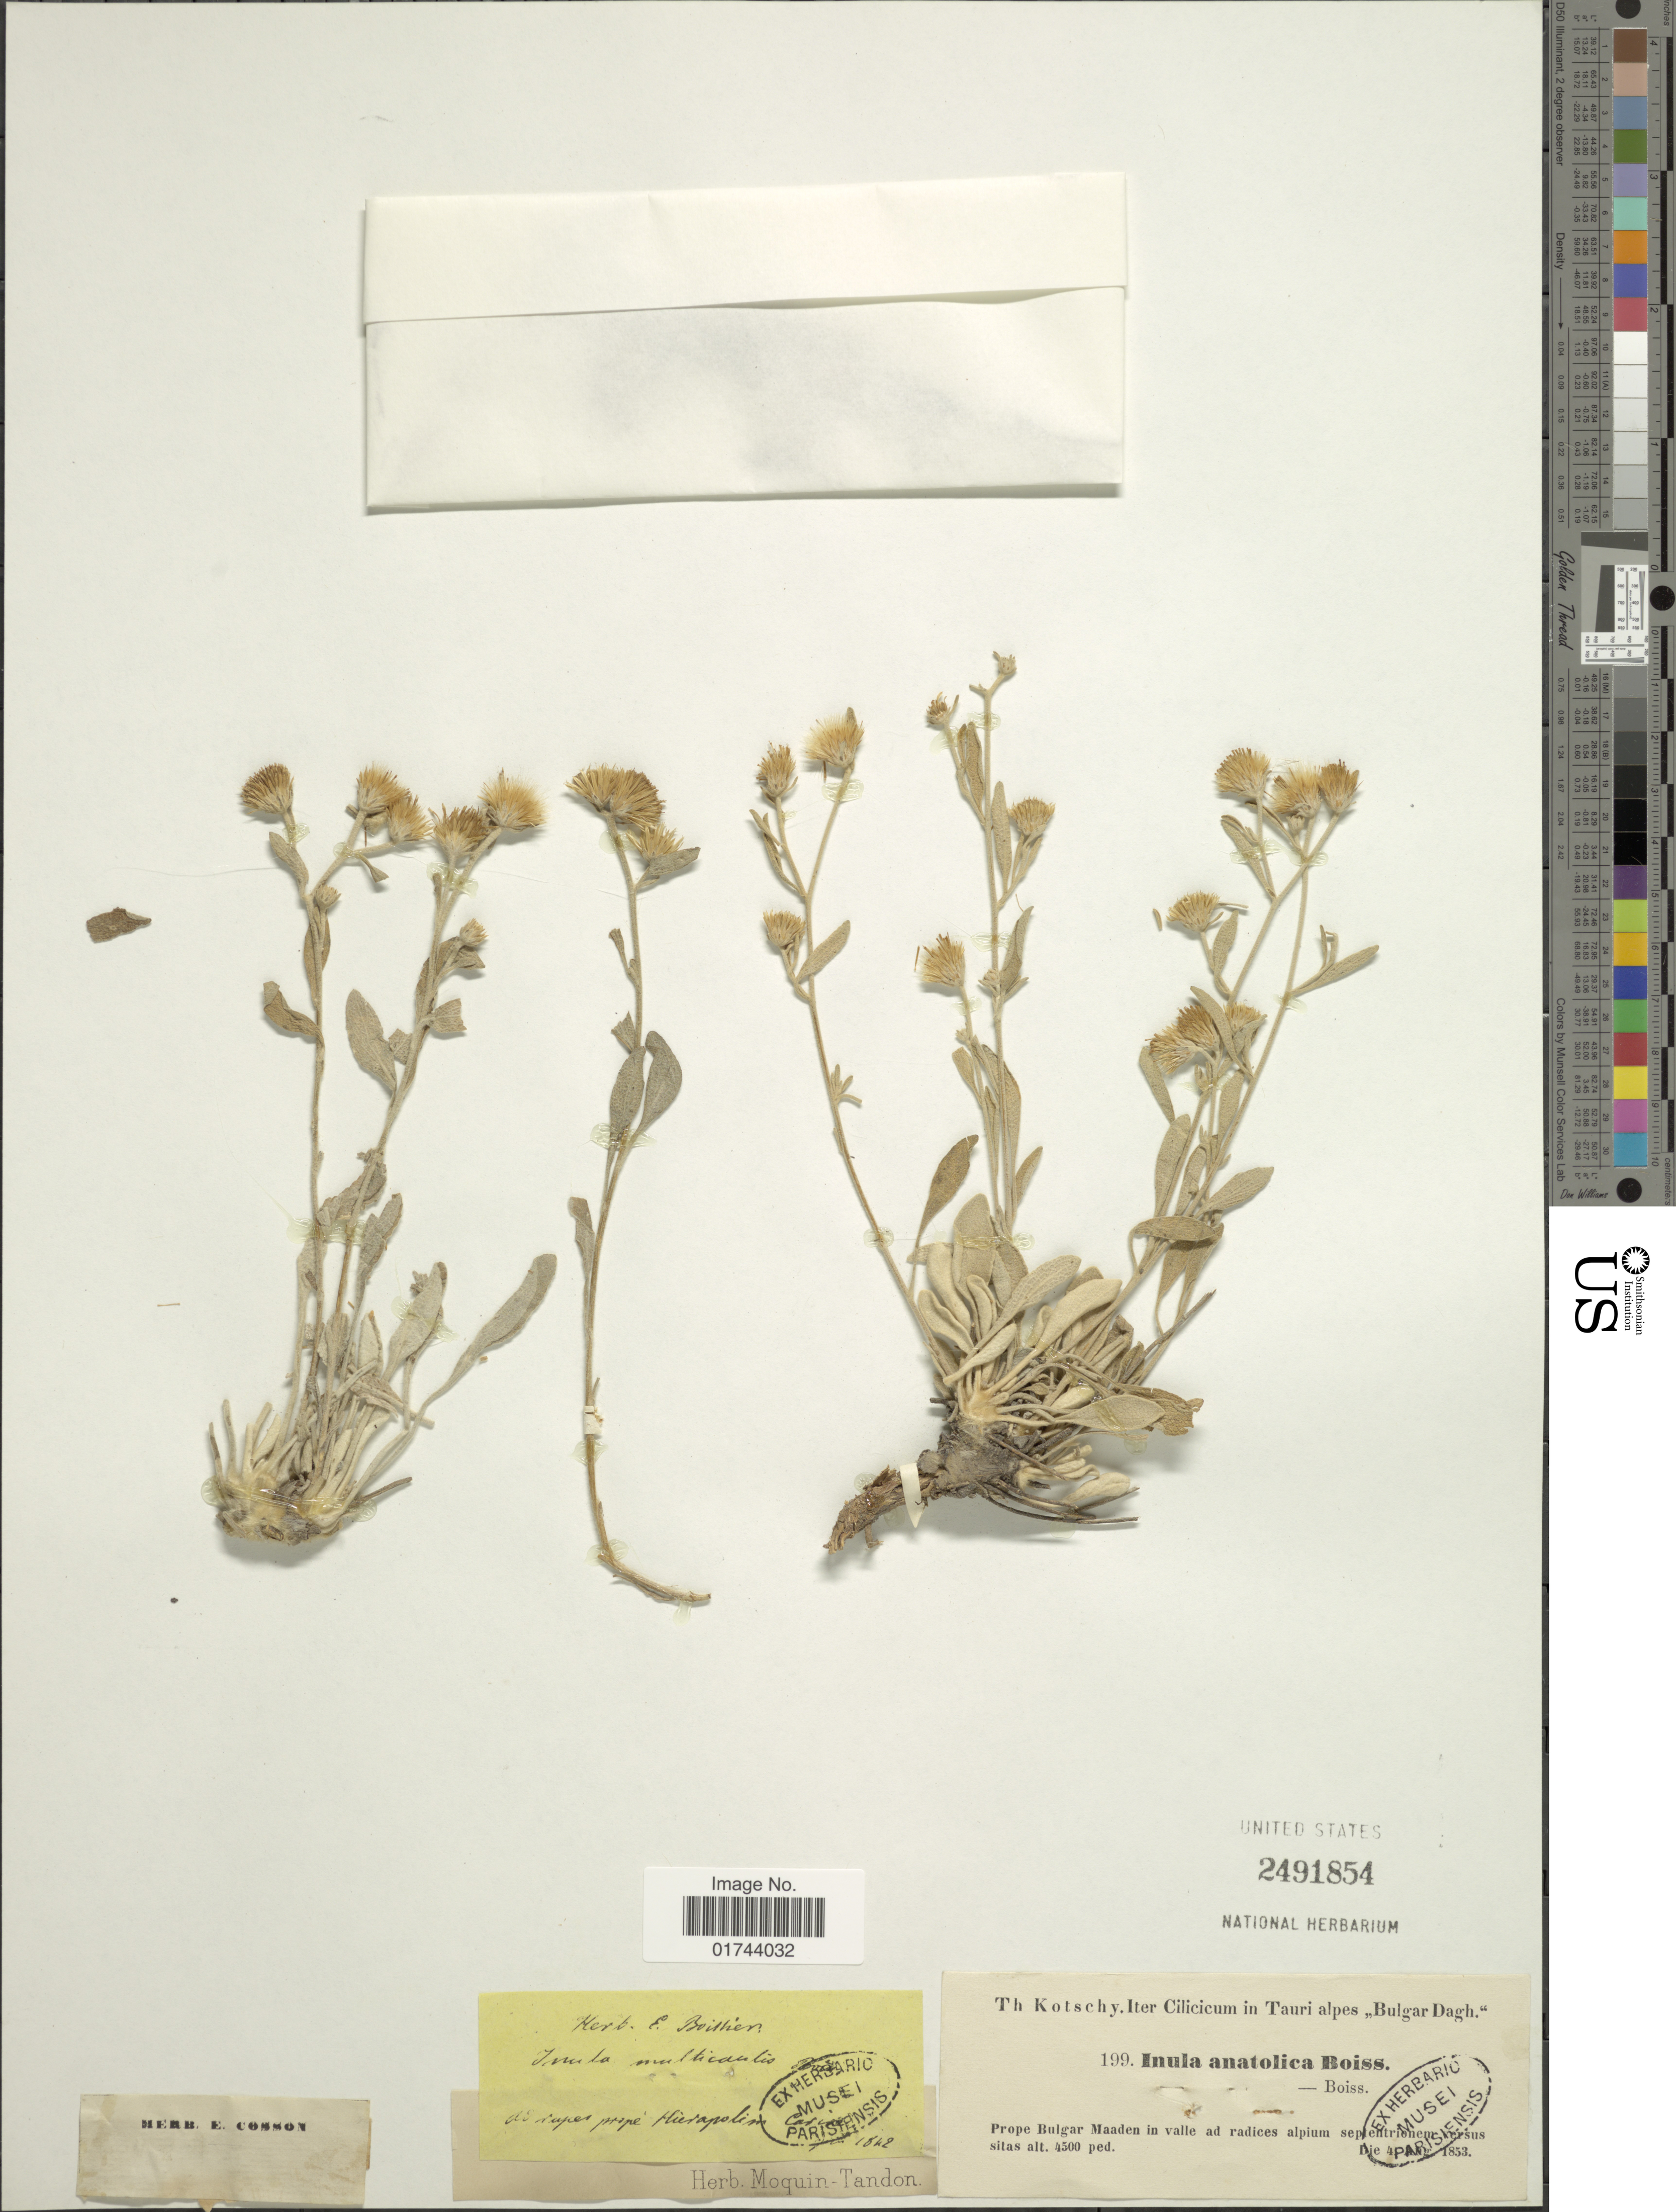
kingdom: Plantae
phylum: Tracheophyta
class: Magnoliopsida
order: Asterales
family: Asteraceae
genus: Inula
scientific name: Inula multicaulis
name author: Fisch. & C.A. Mey.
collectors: K. G. Kotschy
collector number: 199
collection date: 1853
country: Turkey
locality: Prope Bulgar Maaden in valle ad radices alpium sitas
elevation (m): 1372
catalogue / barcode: US 2491854